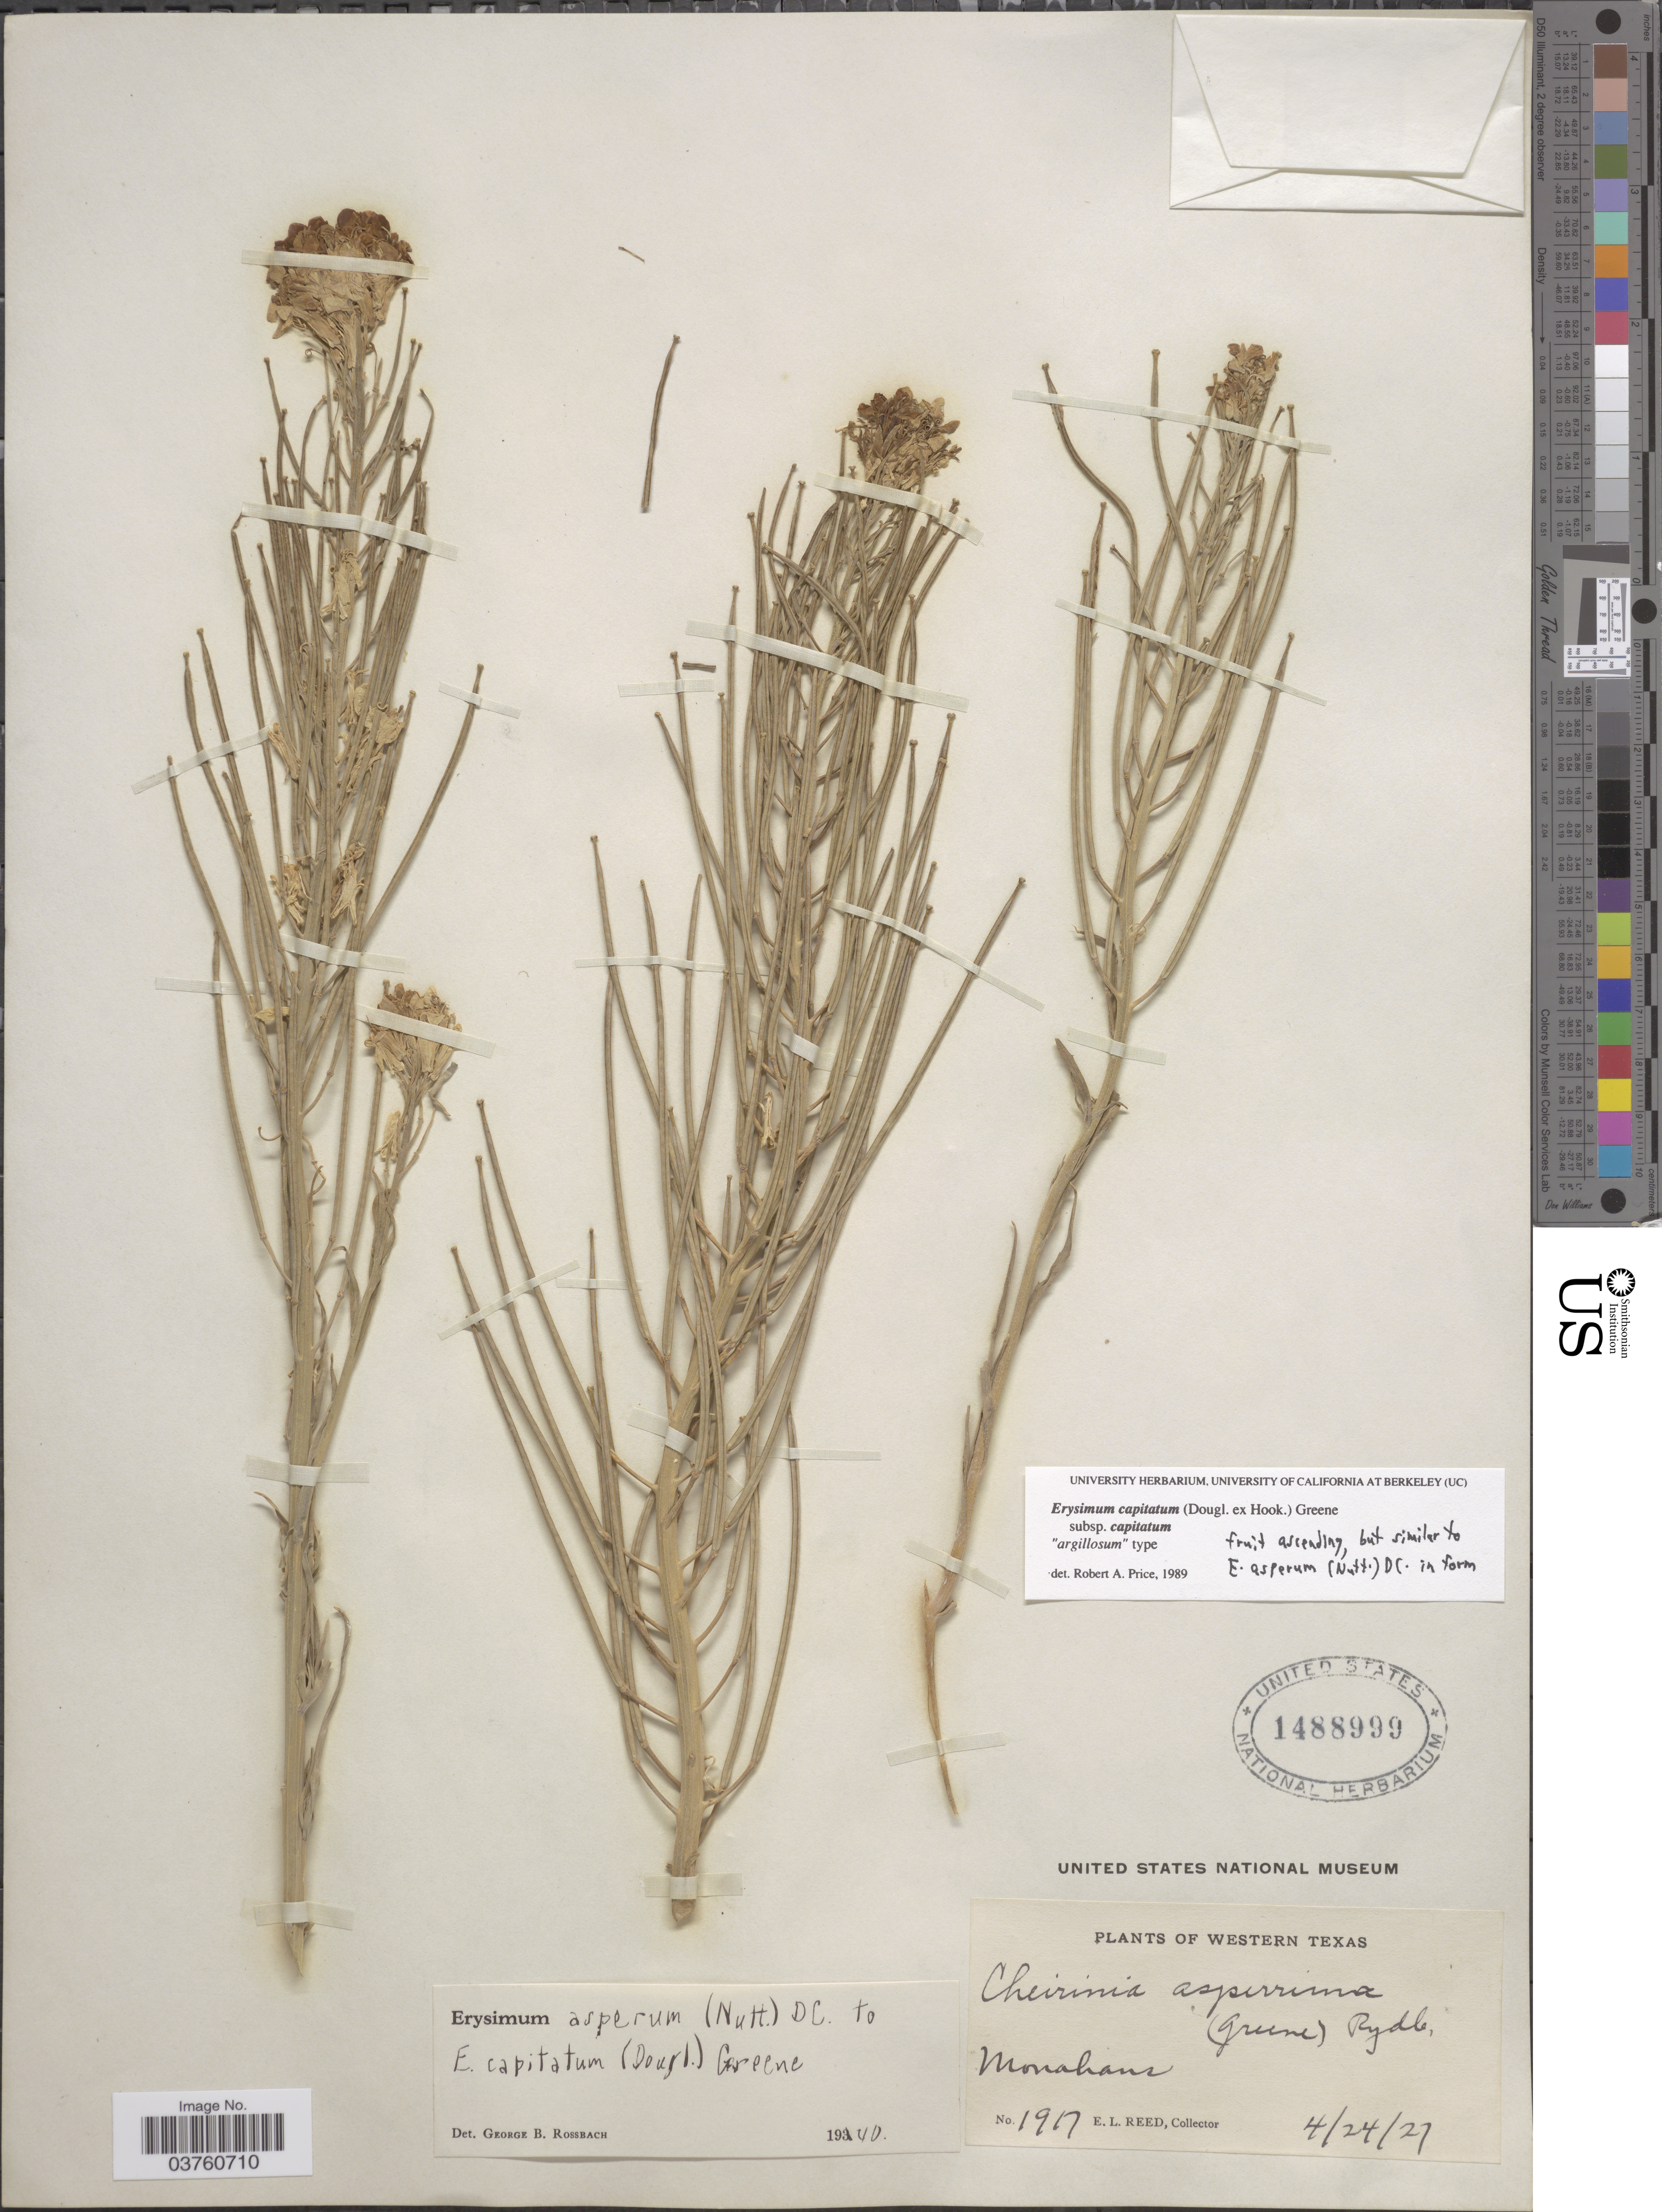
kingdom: Plantae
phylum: Tracheophyta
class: Magnoliopsida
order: Brassicales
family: Brassicaceae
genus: Erysimum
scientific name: Erysimum capitatum subsp. capitatum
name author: (Douglas ex Hook.) Greene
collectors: E. Reed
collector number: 1917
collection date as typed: Transcribed d/m/y: 24/4/27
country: United States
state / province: Texas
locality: Western Texas. Monahans.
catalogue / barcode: US 1488999